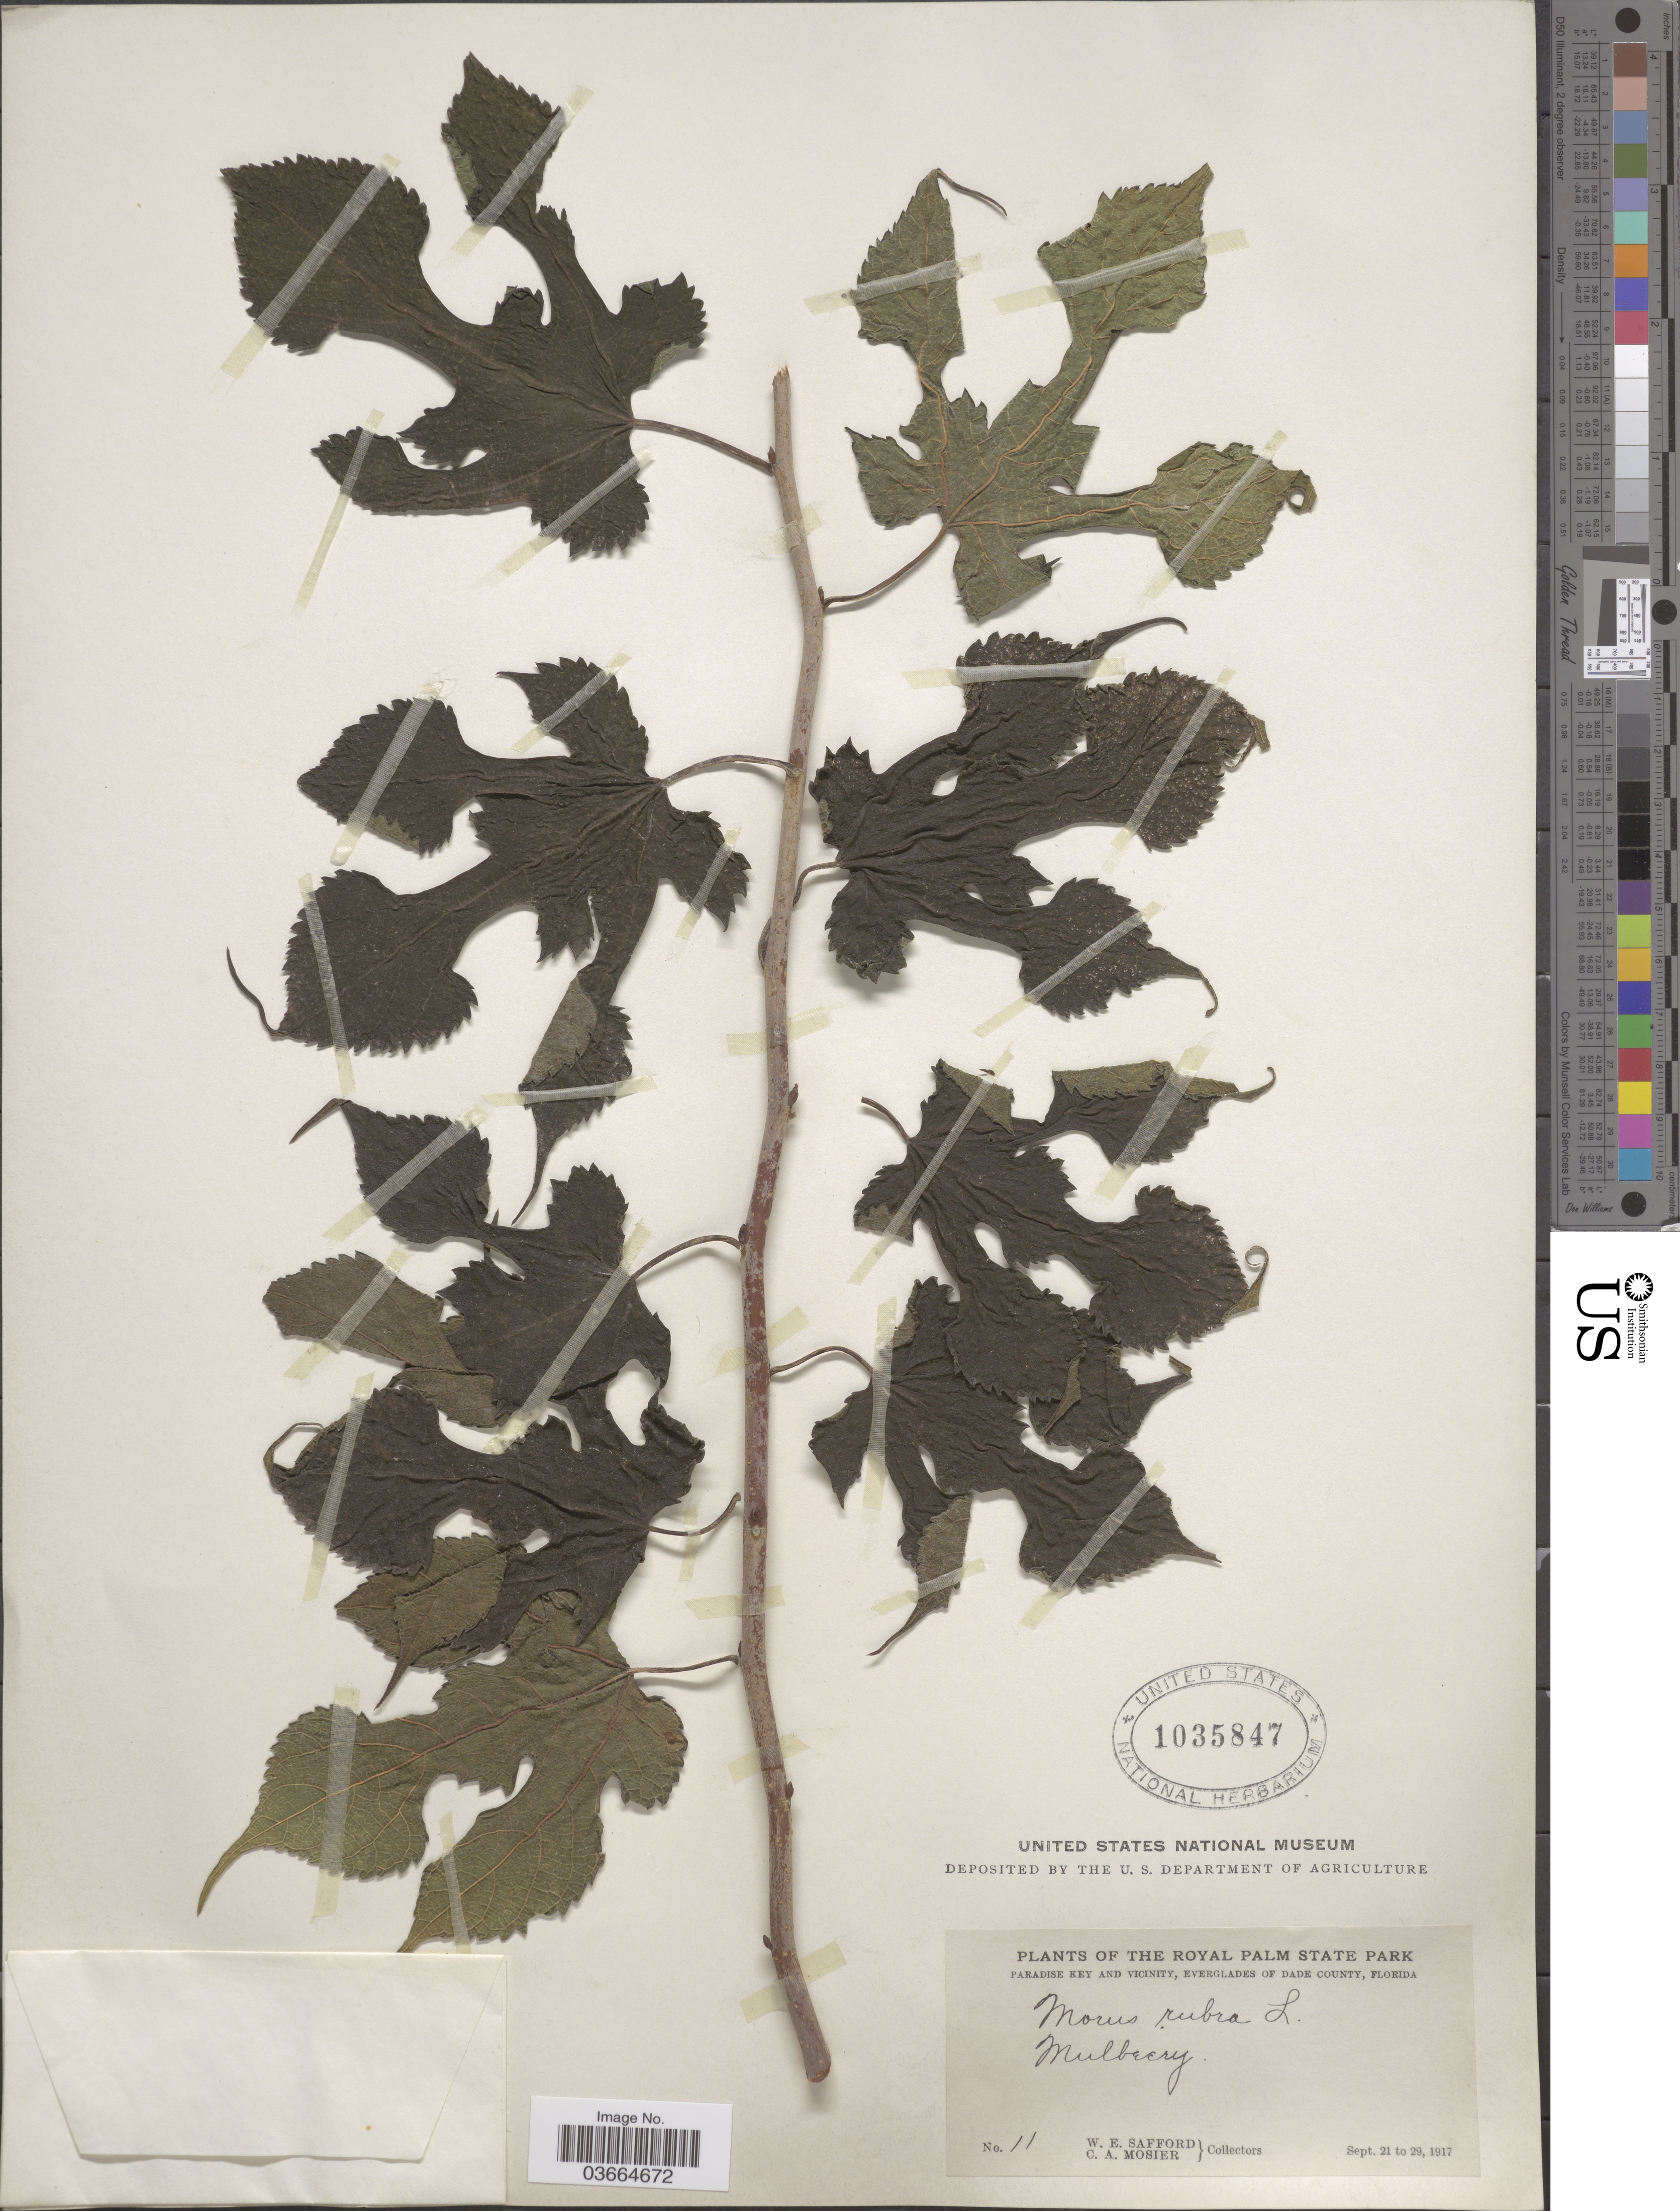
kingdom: Plantae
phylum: Tracheophyta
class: Magnoliopsida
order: Rosales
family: Moraceae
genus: Morus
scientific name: Morus rubra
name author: L.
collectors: W. E. Safford & C. A. Mosier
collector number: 11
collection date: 1917-09-21/1917-09-29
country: United States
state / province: Florida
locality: The Royal Palm State Park. Paradise Key and vicinity, Everglades of Dade County. Mulbeery*.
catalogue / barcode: US 1035847